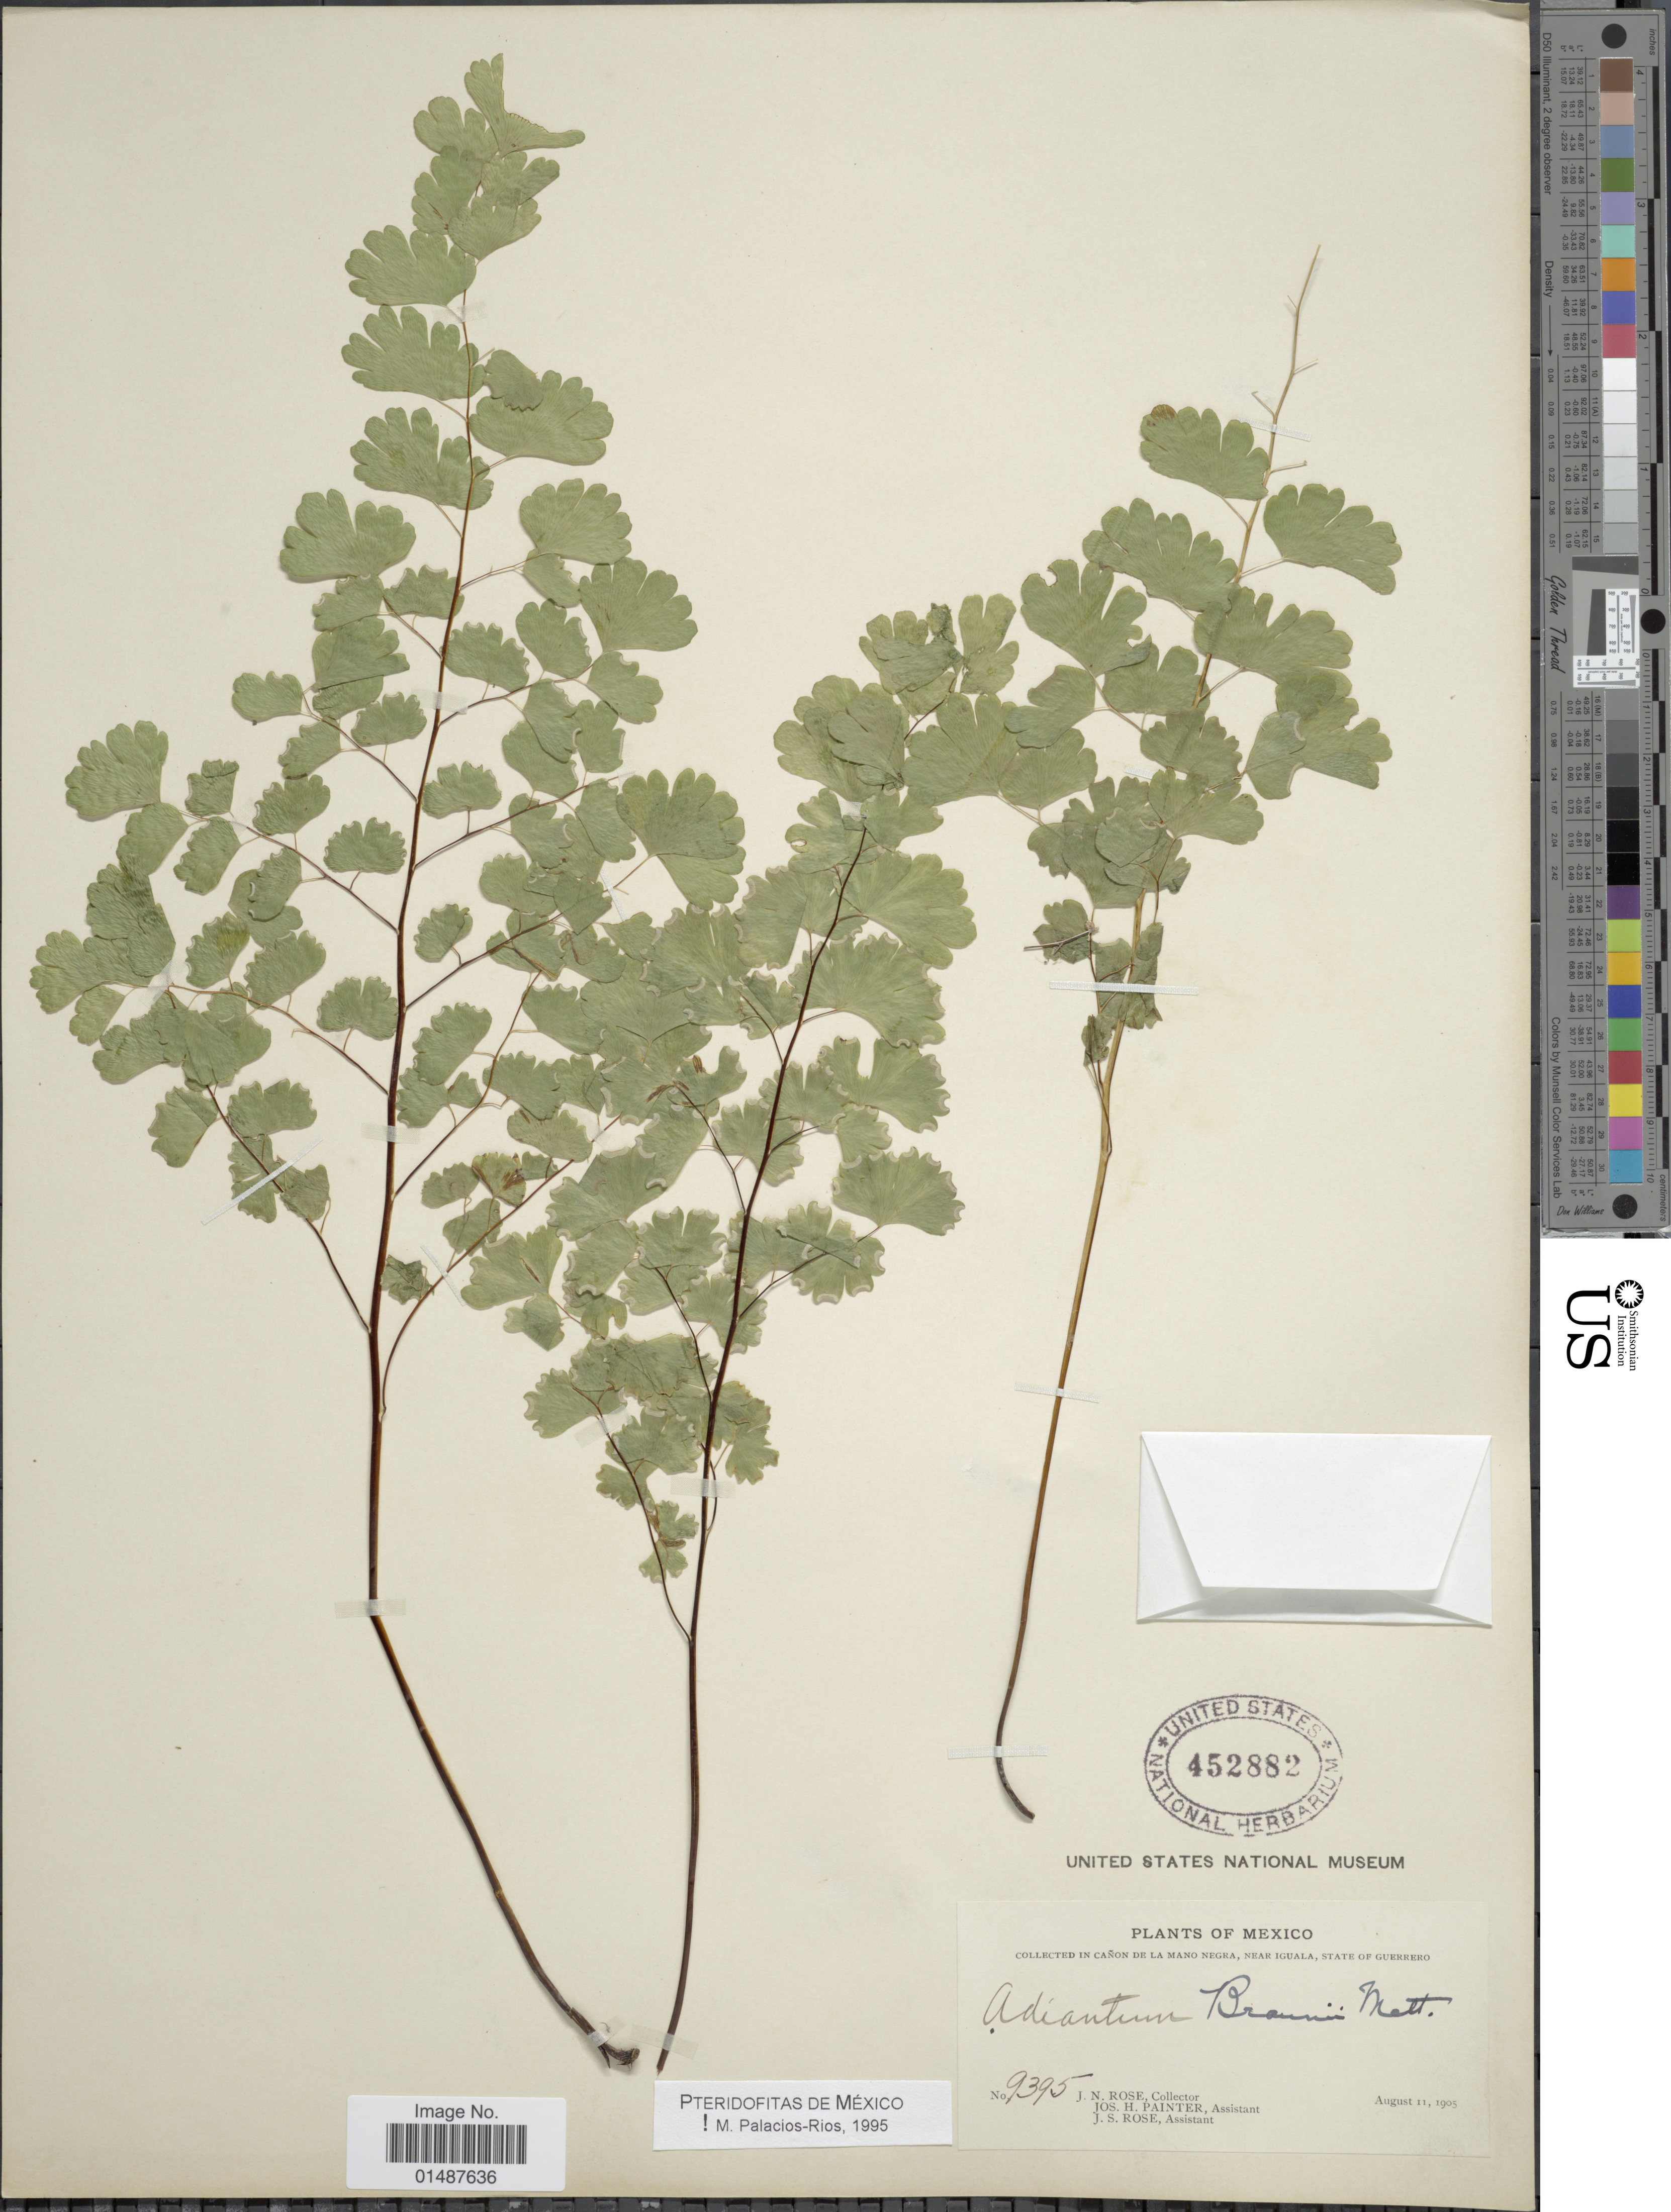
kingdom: Plantae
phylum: Tracheophyta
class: Polypodiopsida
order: Polypodiales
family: Pteridaceae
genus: Adiantum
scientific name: Adiantum braunii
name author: Mett. ex Kuhn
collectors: J. N. Rose, J. H. Painter & J. S. Rose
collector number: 9395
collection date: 1905-08-11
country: Mexico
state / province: Guerrero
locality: In Canon de La Mano Negra, near Iguala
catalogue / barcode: US 452882